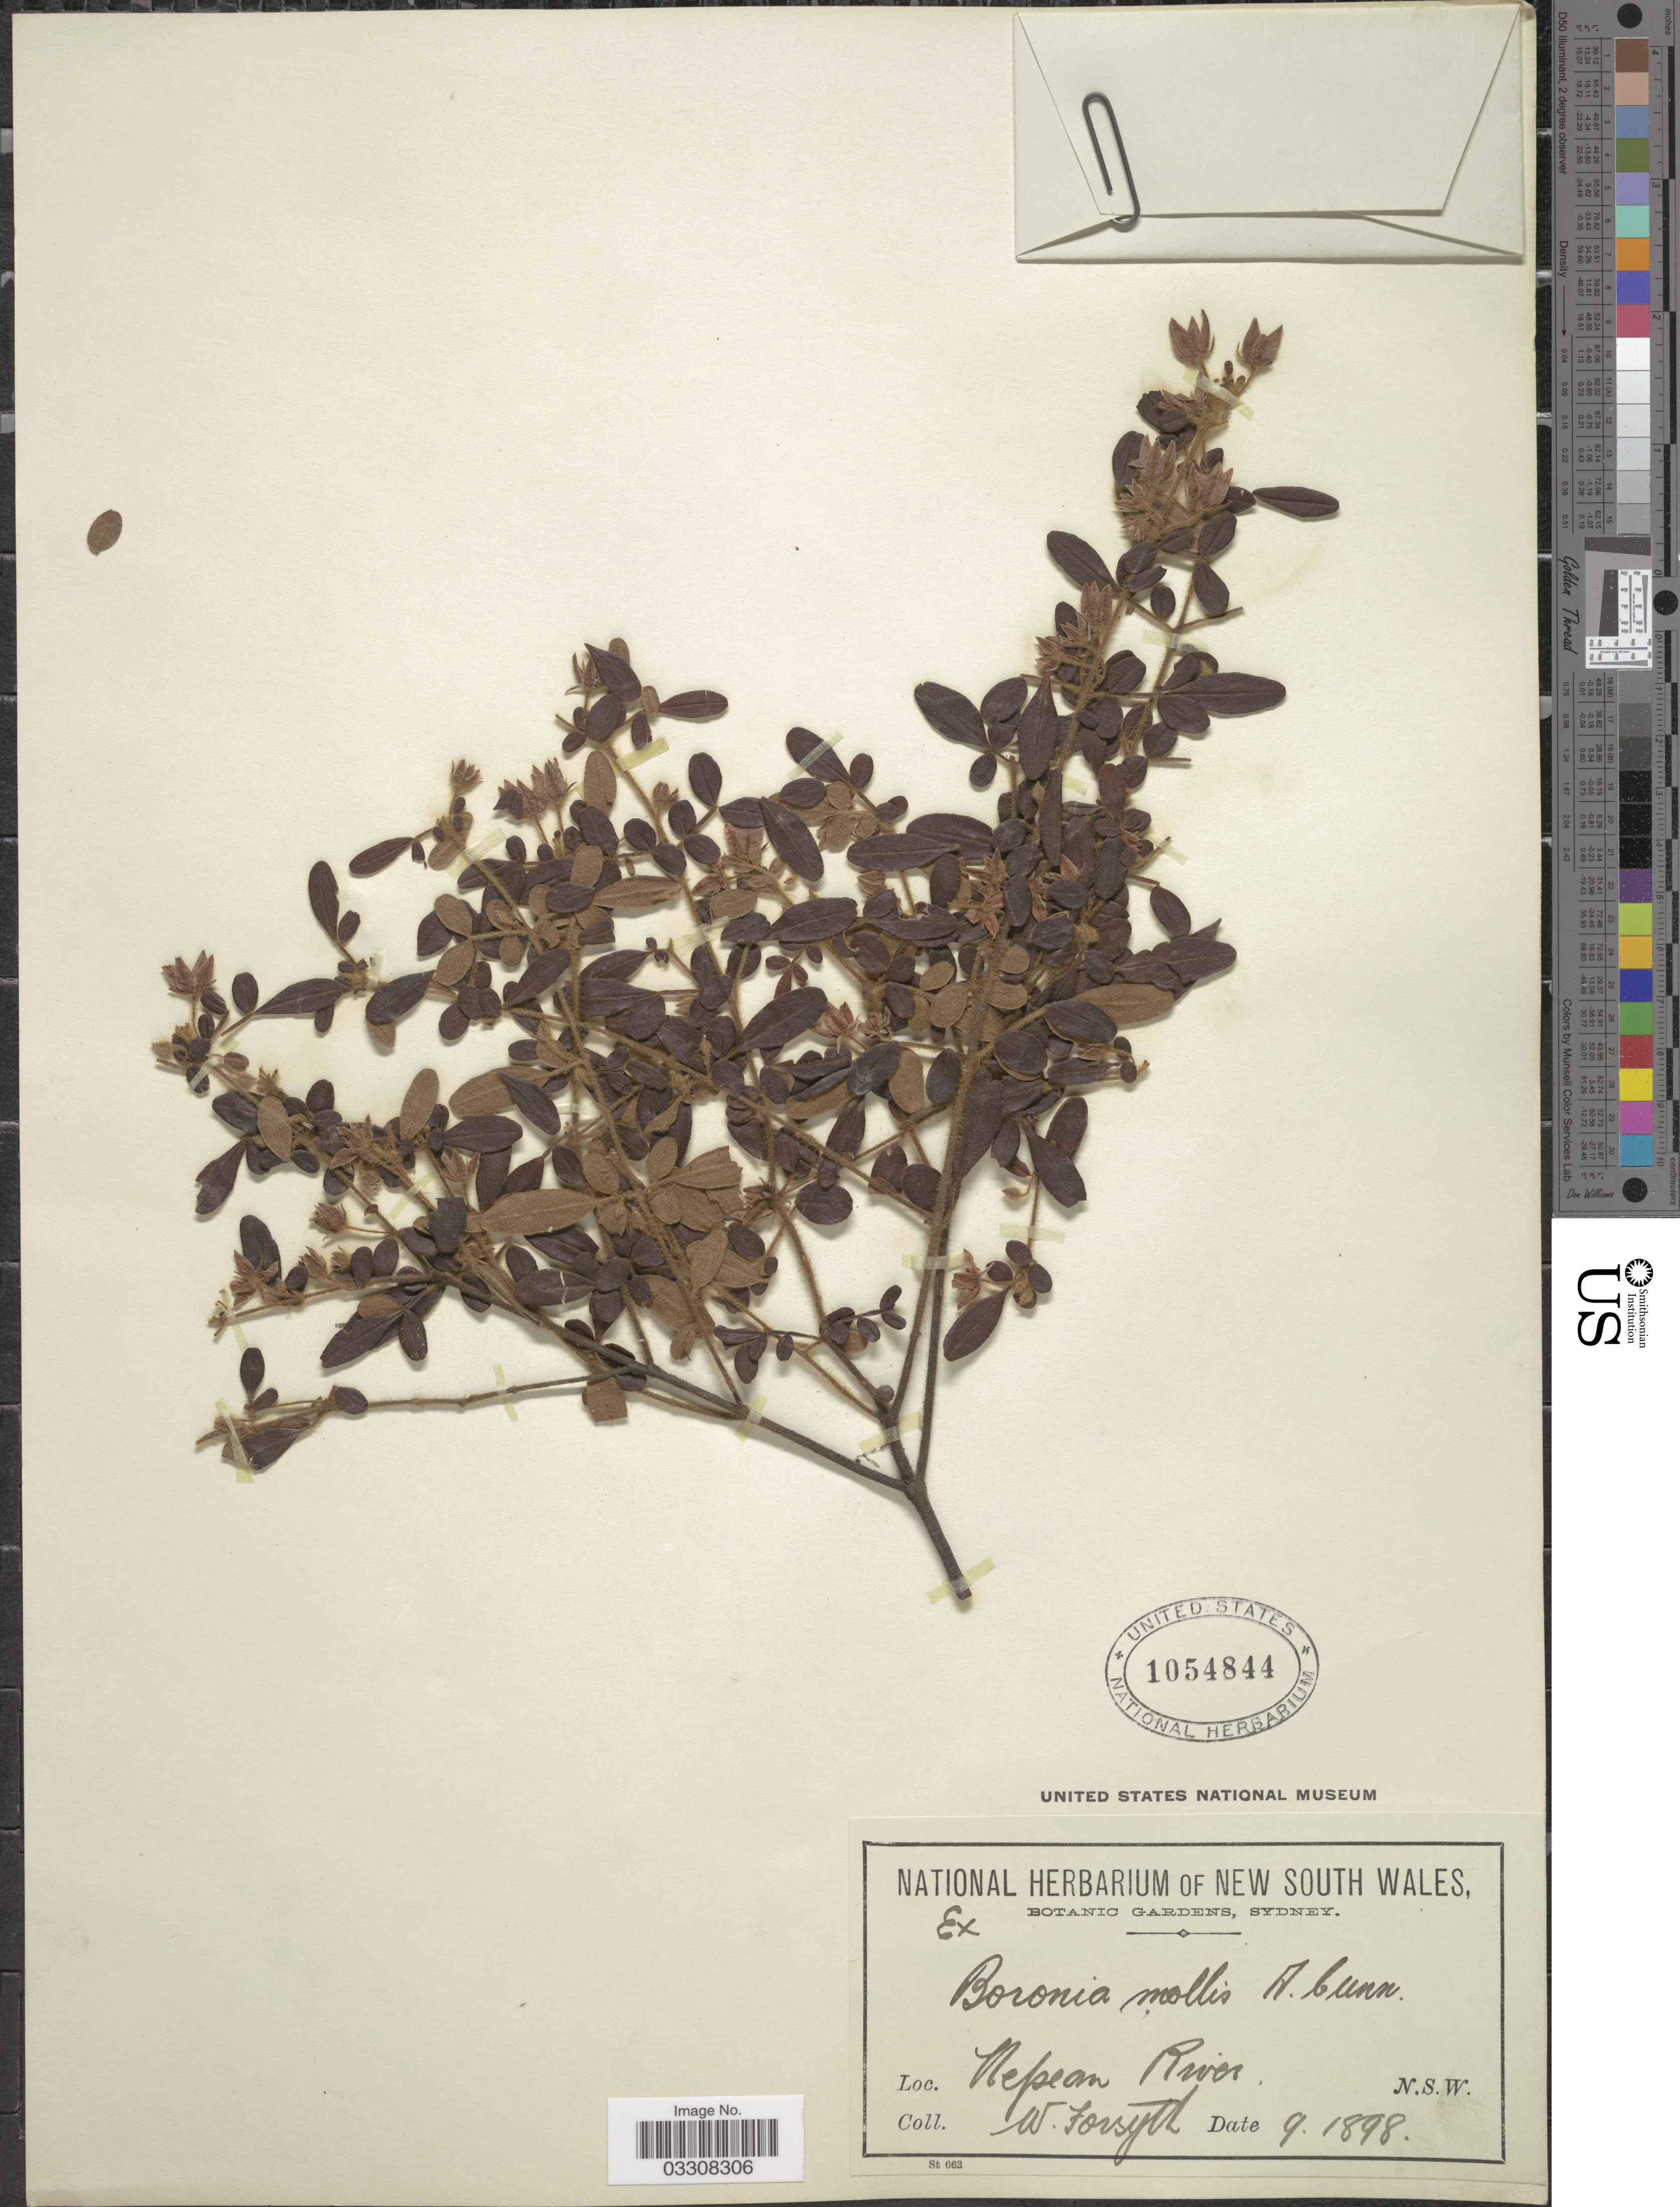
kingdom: Plantae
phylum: Tracheophyta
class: Magnoliopsida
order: Sapindales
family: Rutaceae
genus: Boronia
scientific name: Boronia mollis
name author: A. Cunn.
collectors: W. Forsyth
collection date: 1898-09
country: Australia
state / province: New South Wales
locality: Nepean River.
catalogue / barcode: US 1054844